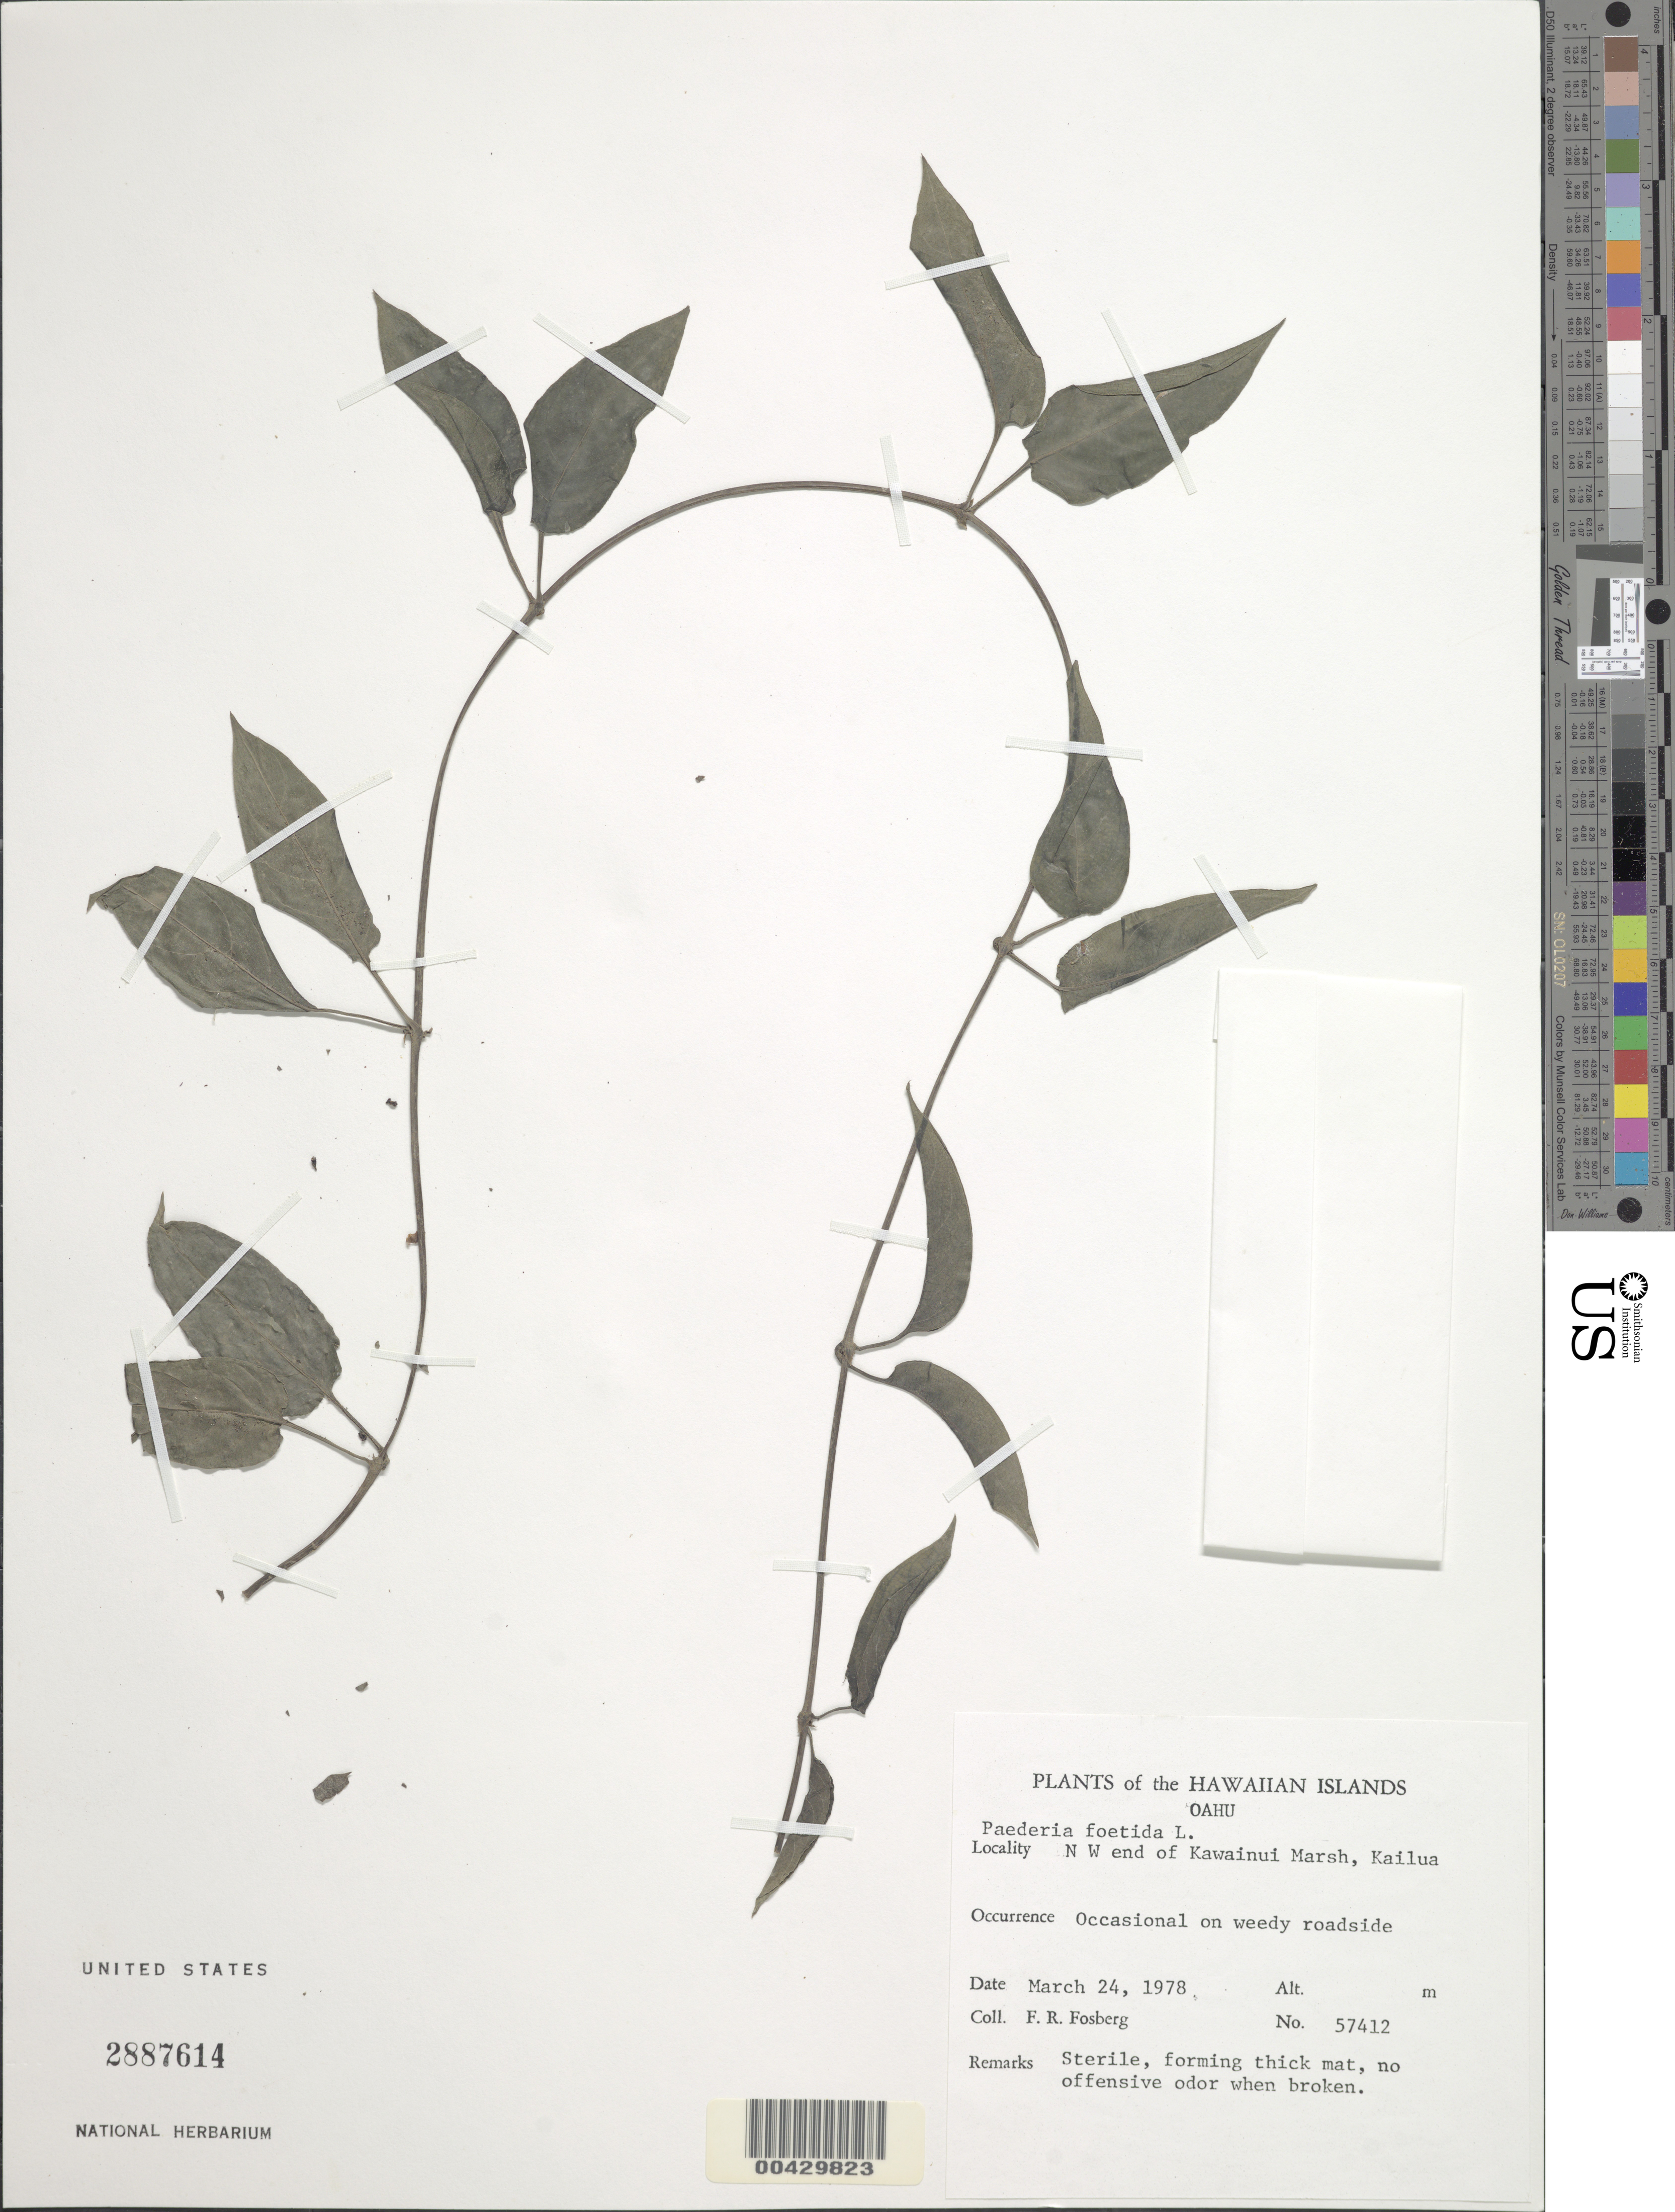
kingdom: Plantae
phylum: Tracheophyta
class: Magnoliopsida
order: Gentianales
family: Rubiaceae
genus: Paederia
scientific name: Paederia foetida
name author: L.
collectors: F. R. Fosberg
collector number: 57412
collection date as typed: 24 Mar 1978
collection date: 1978-03-24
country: United States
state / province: Hawaii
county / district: Honolulu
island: Oahu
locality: NW end of Kawainui Marsh, Kailua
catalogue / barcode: US 2887614